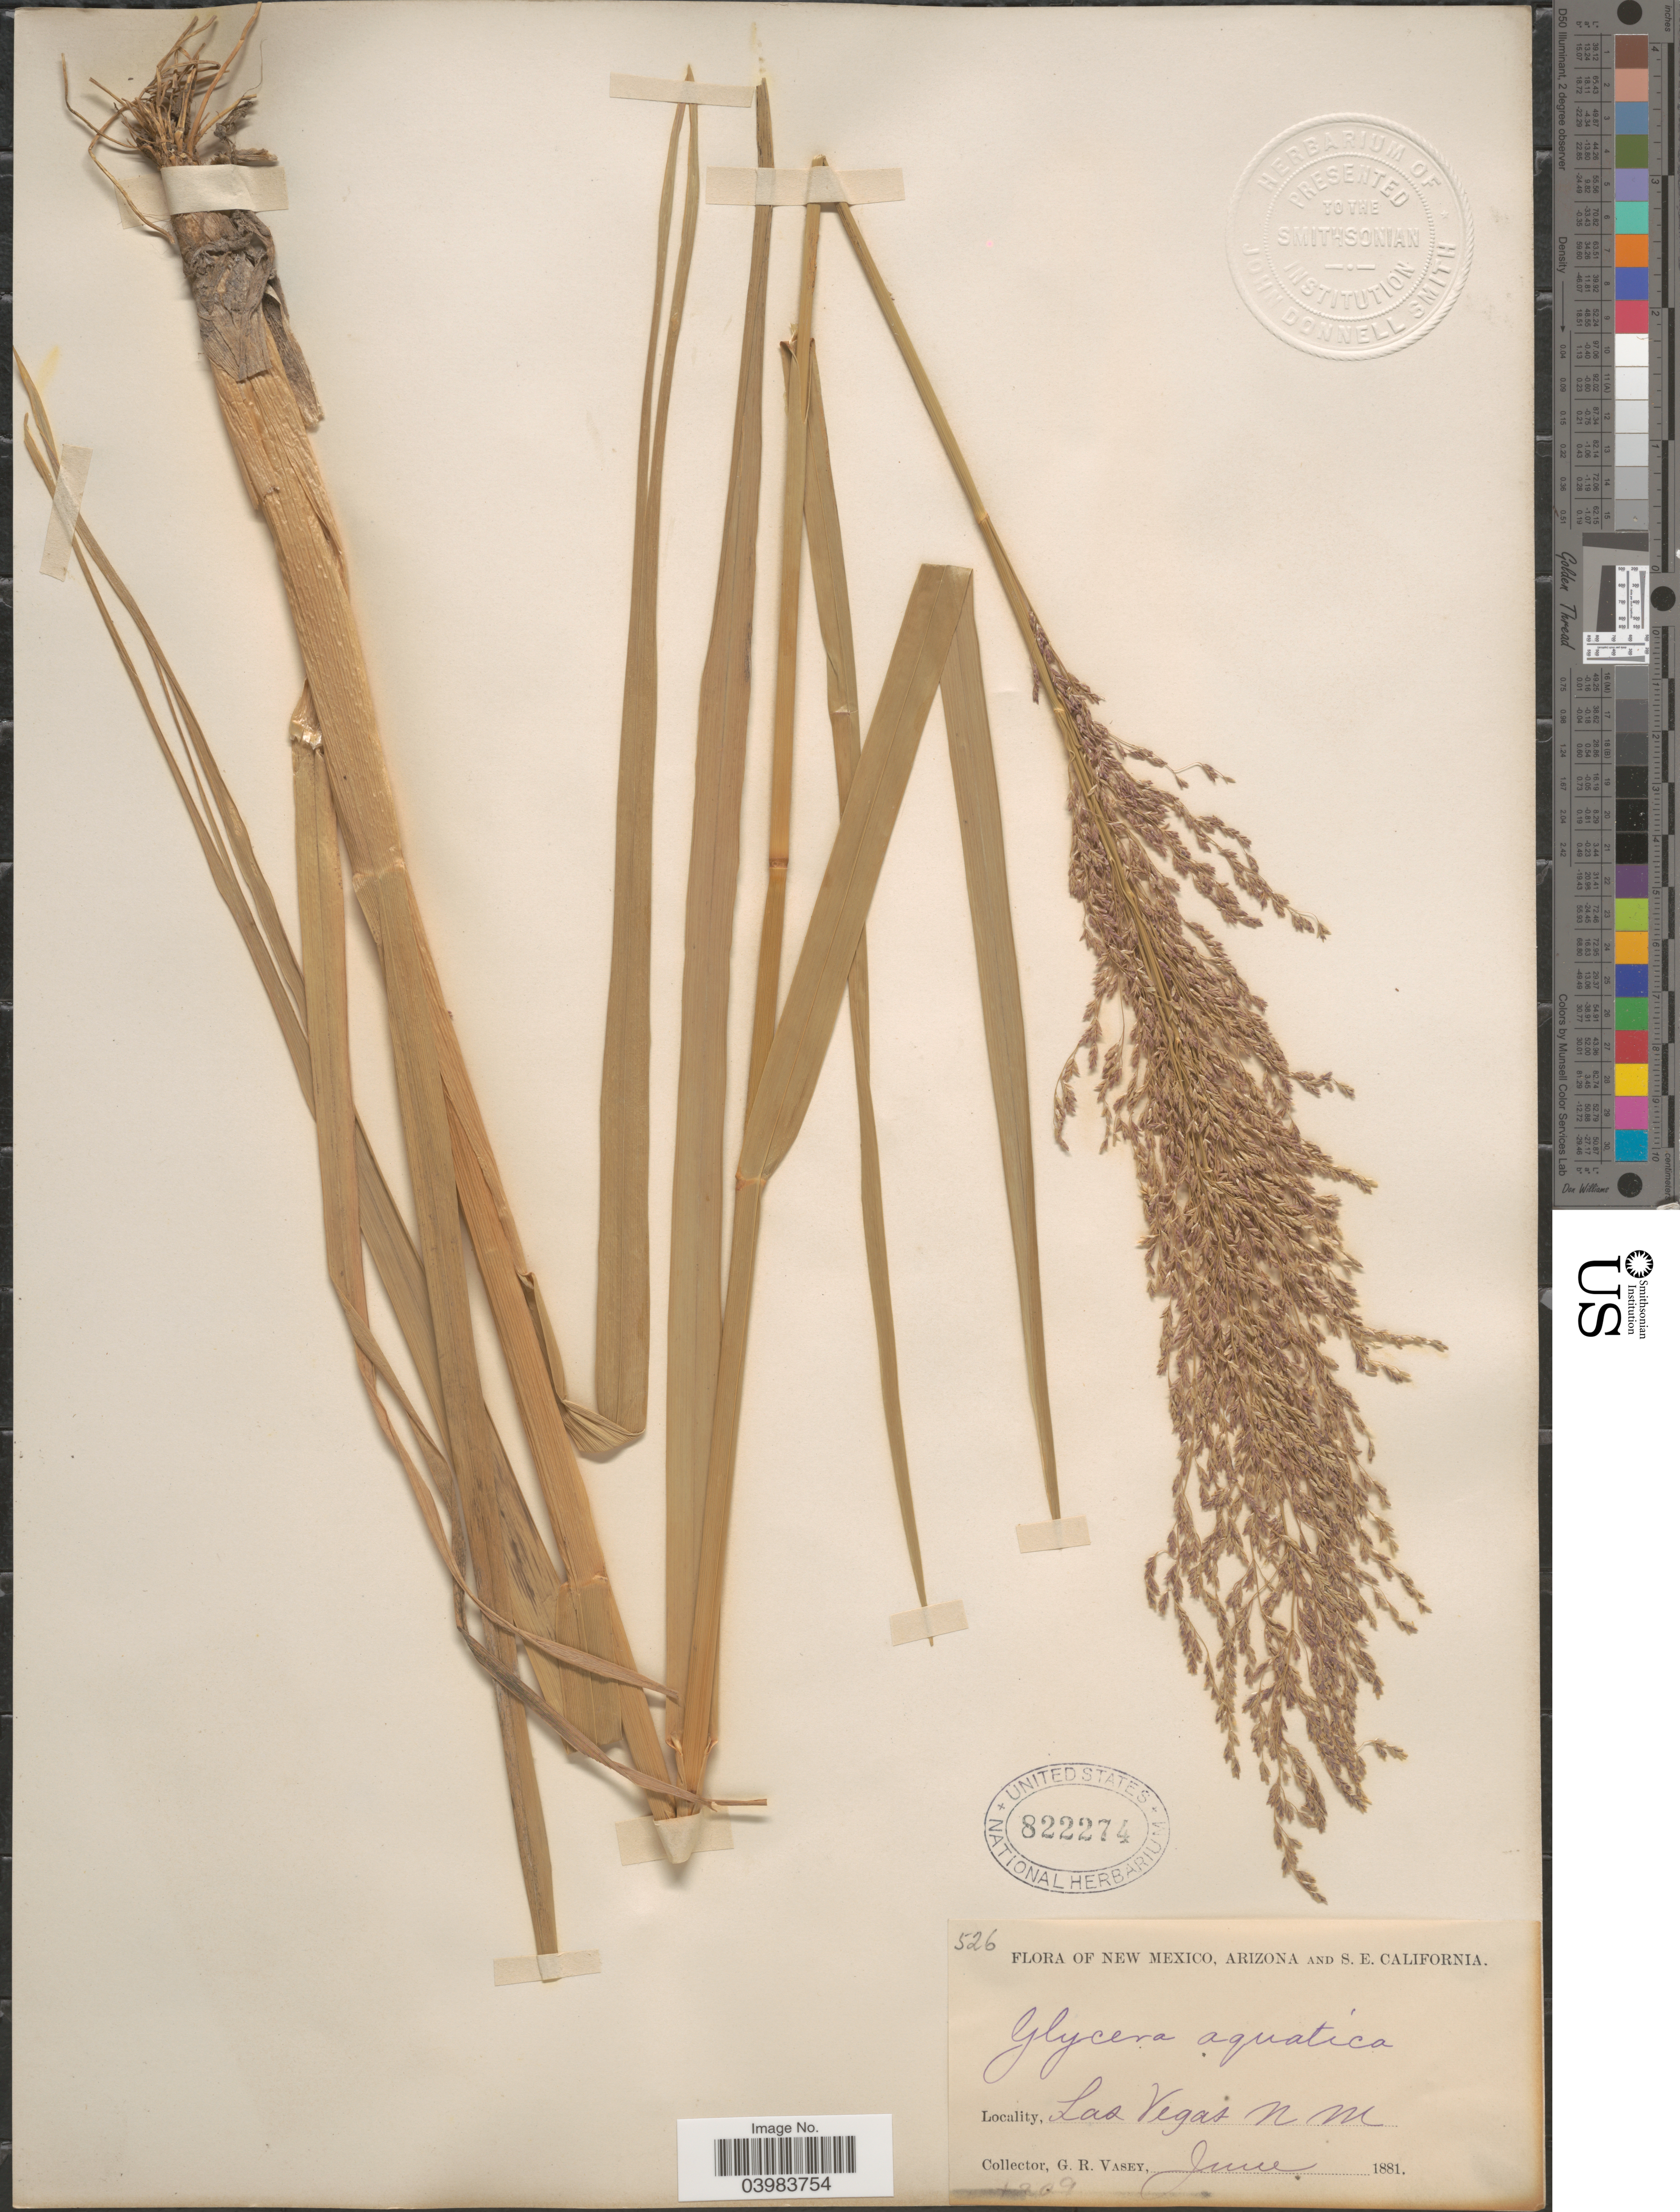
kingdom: Plantae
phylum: Tracheophyta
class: Liliopsida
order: Poales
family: Poaceae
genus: Glyceria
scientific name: Glyceria grandis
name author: S. Watson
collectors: G. R. Vasey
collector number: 526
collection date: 1881-06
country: United States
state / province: New Mexico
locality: Las Vegas.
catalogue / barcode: US 822274